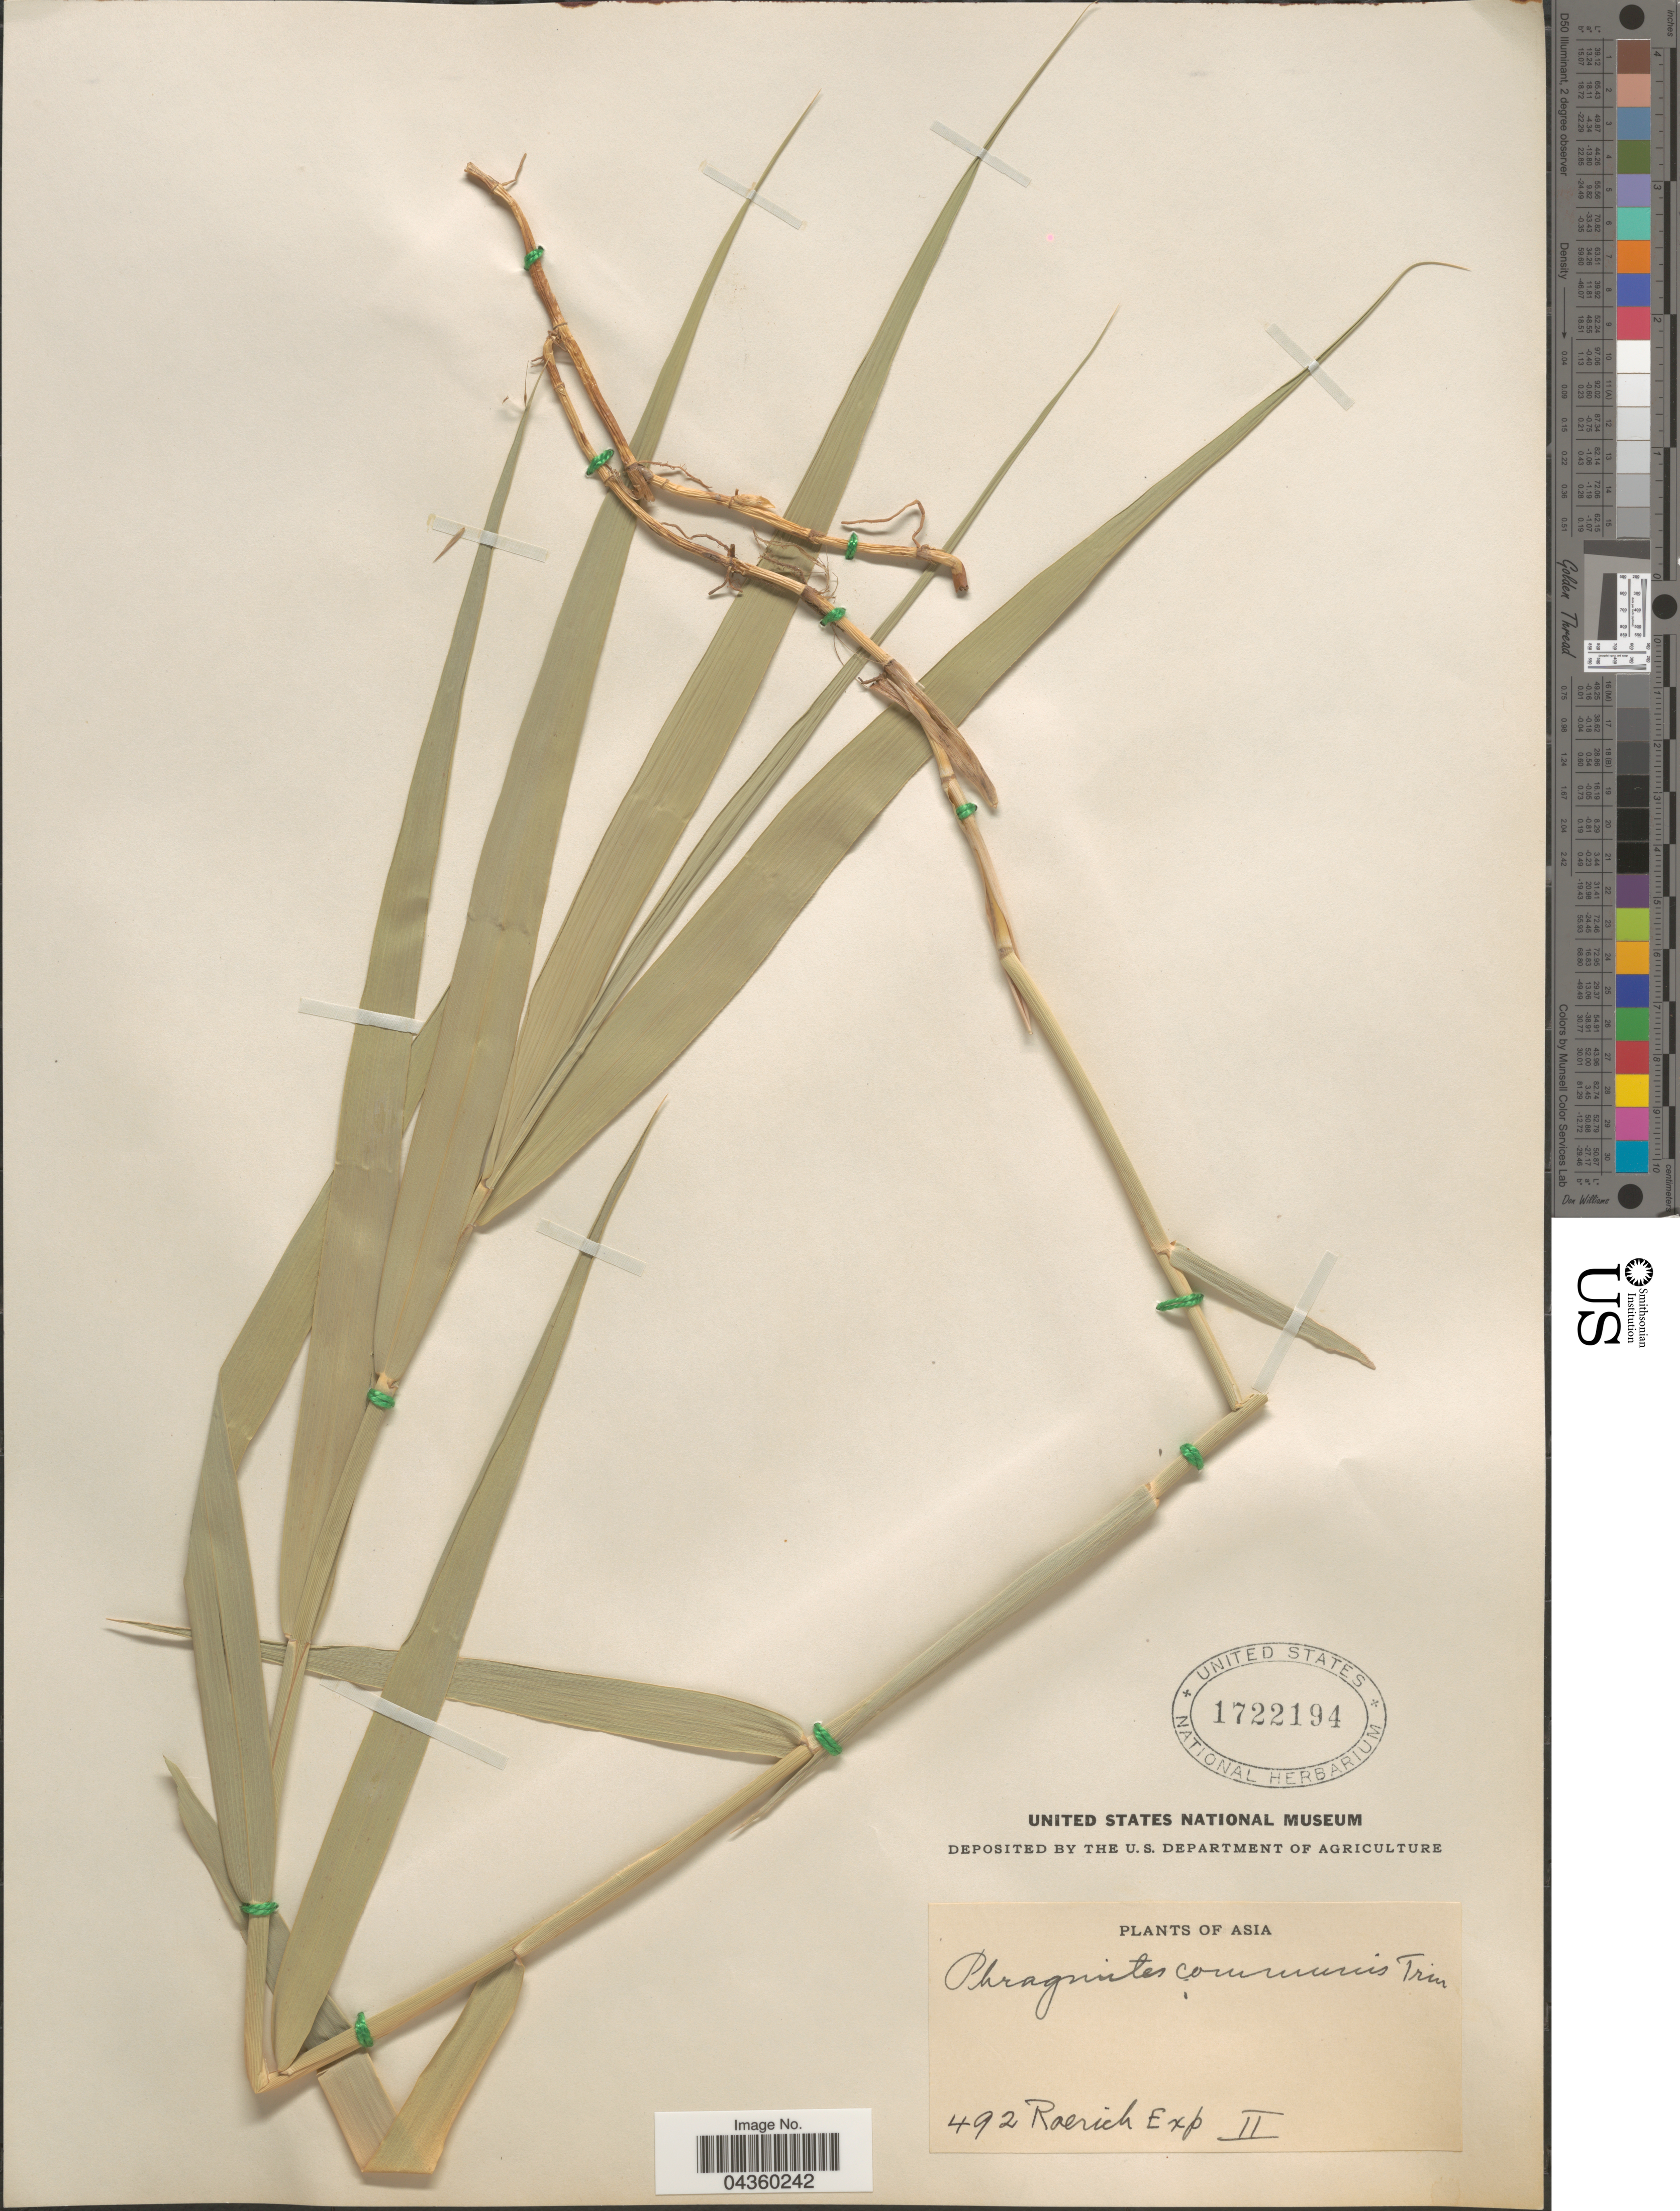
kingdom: Plantae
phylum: Tracheophyta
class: Liliopsida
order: Poales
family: Poaceae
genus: Phragmites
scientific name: Phragmites australis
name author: (Cav.) Trin. ex Steud.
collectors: Roerich Expedition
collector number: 492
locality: Asia.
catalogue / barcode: US 1722194